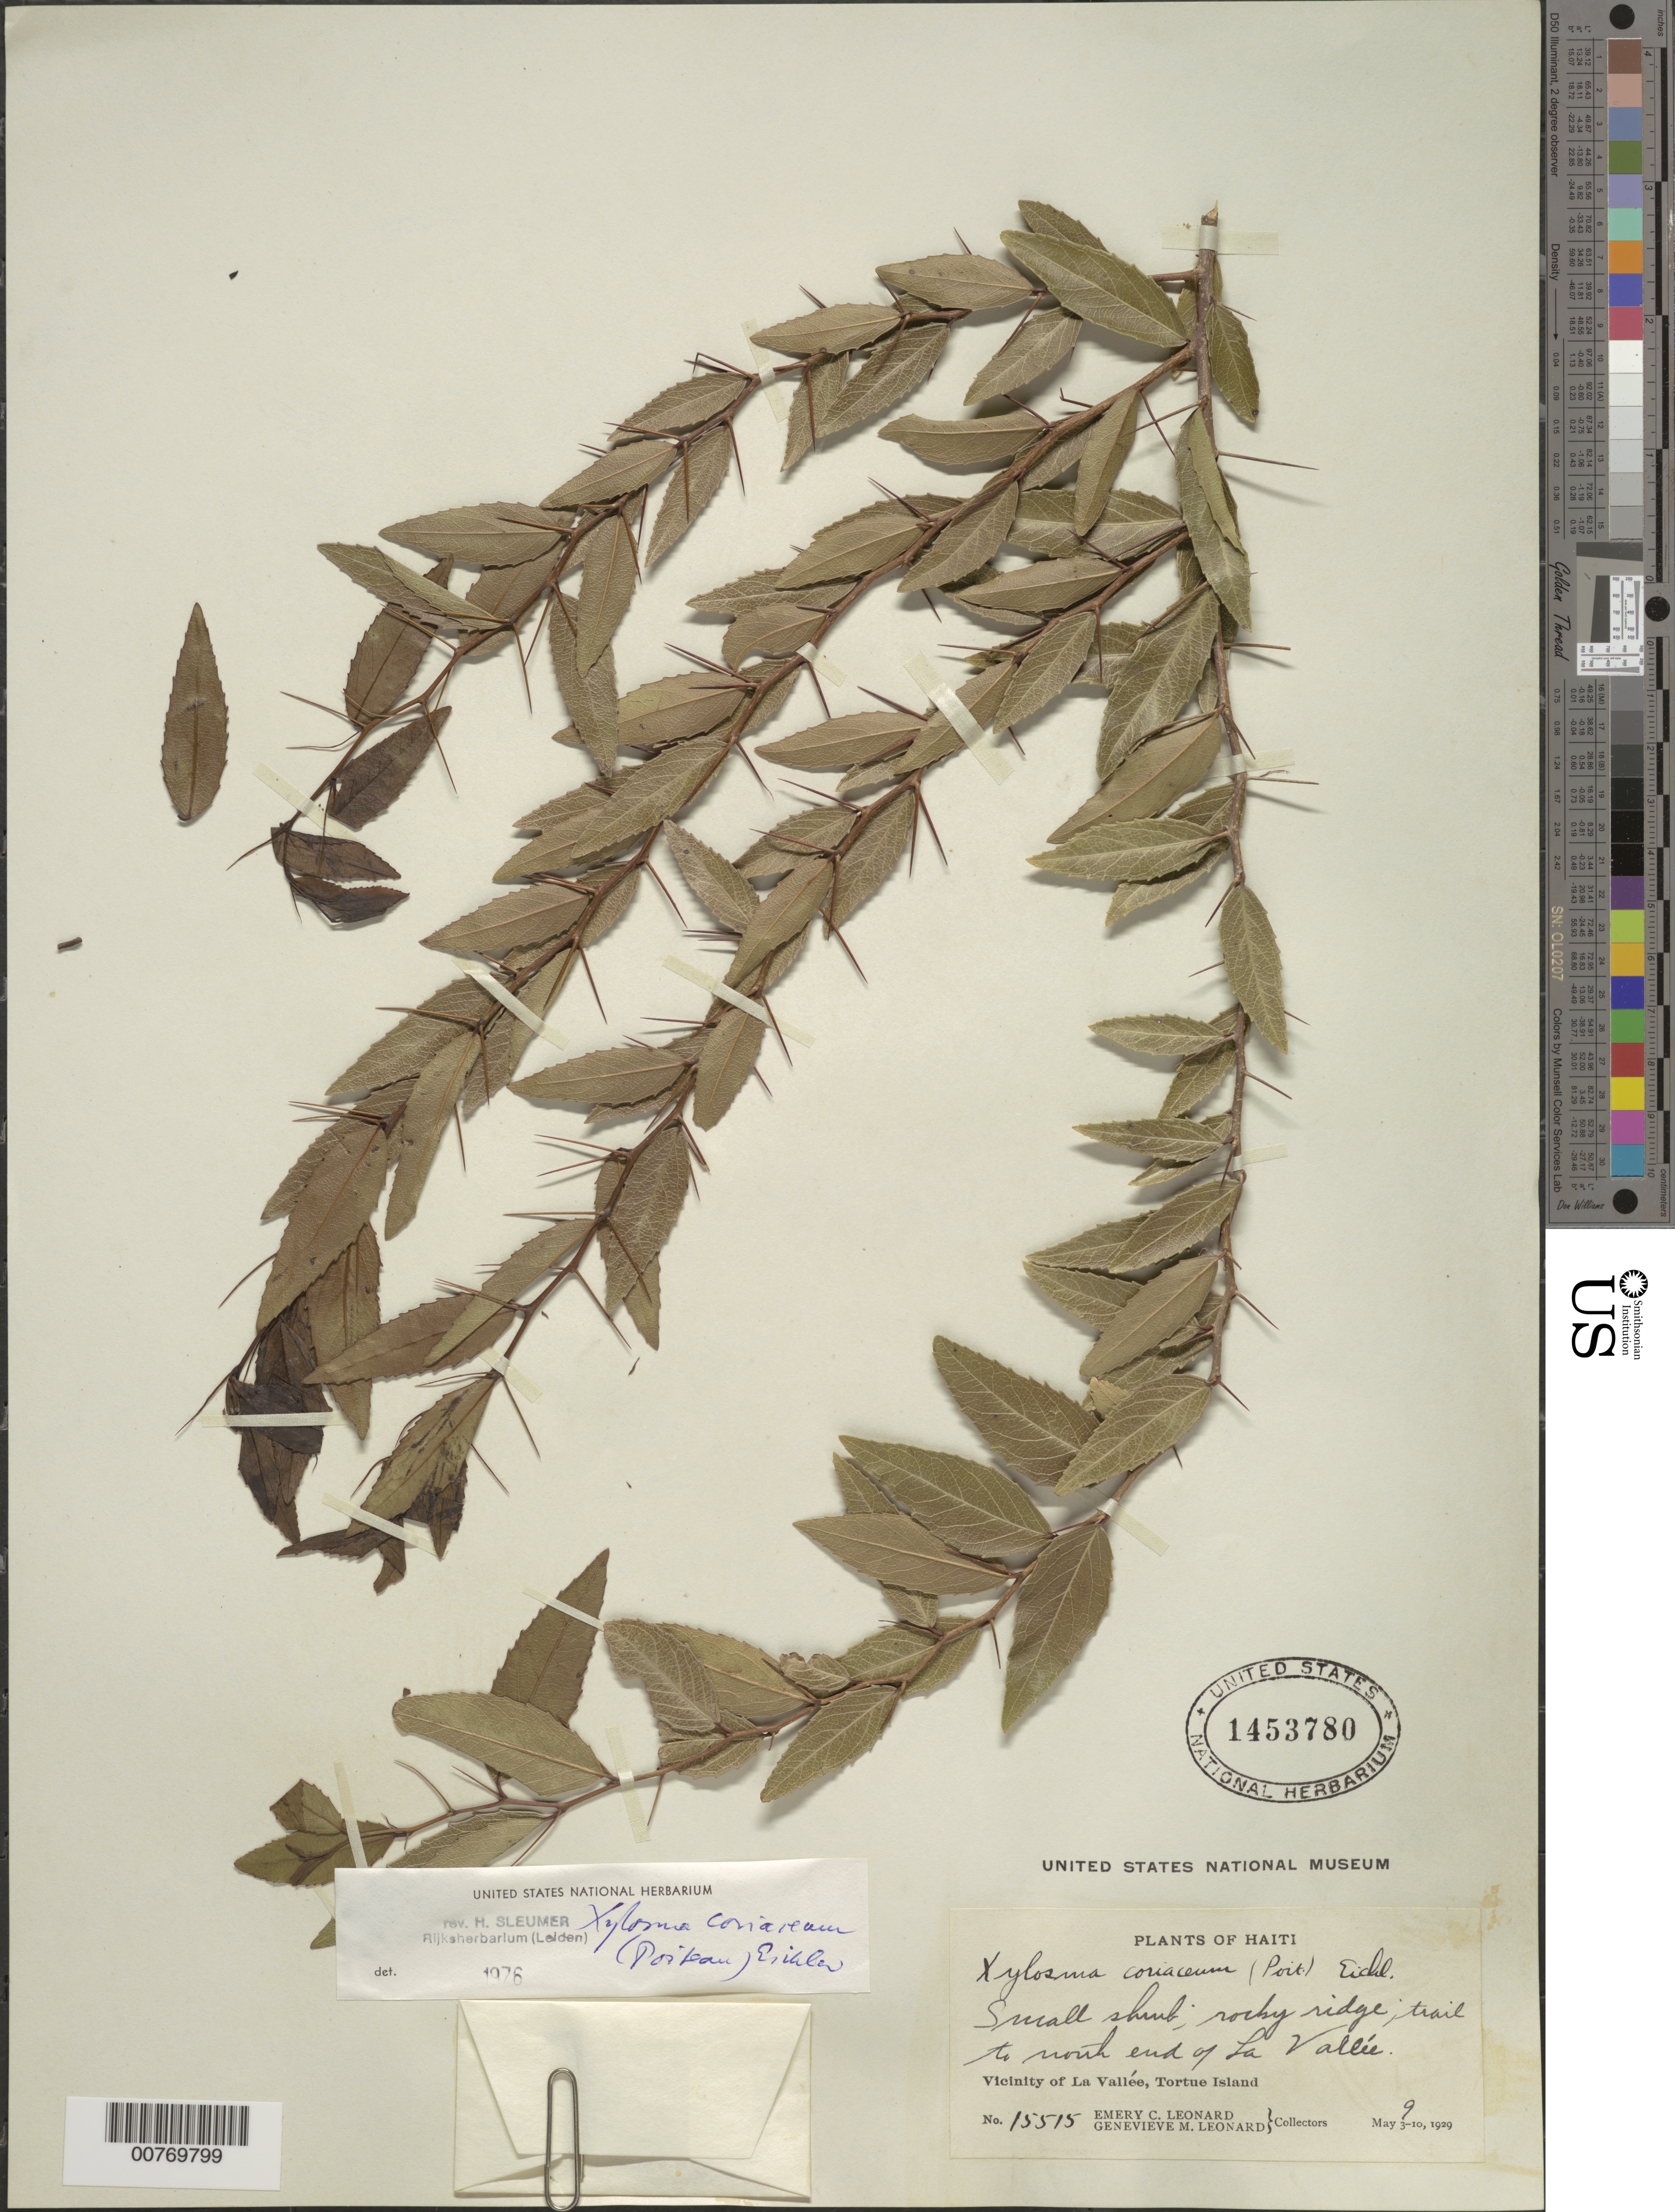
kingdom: Plantae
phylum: Tracheophyta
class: Magnoliopsida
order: Malpighiales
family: Salicaceae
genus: Xylosma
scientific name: Xylosma coriacea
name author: (Poit.) Eichler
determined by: Sleumer, H. O.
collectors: E. C. Leonard & G. M. Leonard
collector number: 15515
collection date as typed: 09 May 1929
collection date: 1929-05-09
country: Haiti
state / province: Nord-Óuest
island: Île de la Tortue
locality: Vicinity of La Vallée, Tortue Island; trail of north end of La Vallée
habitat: Rocky ridge.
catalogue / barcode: US 1453780